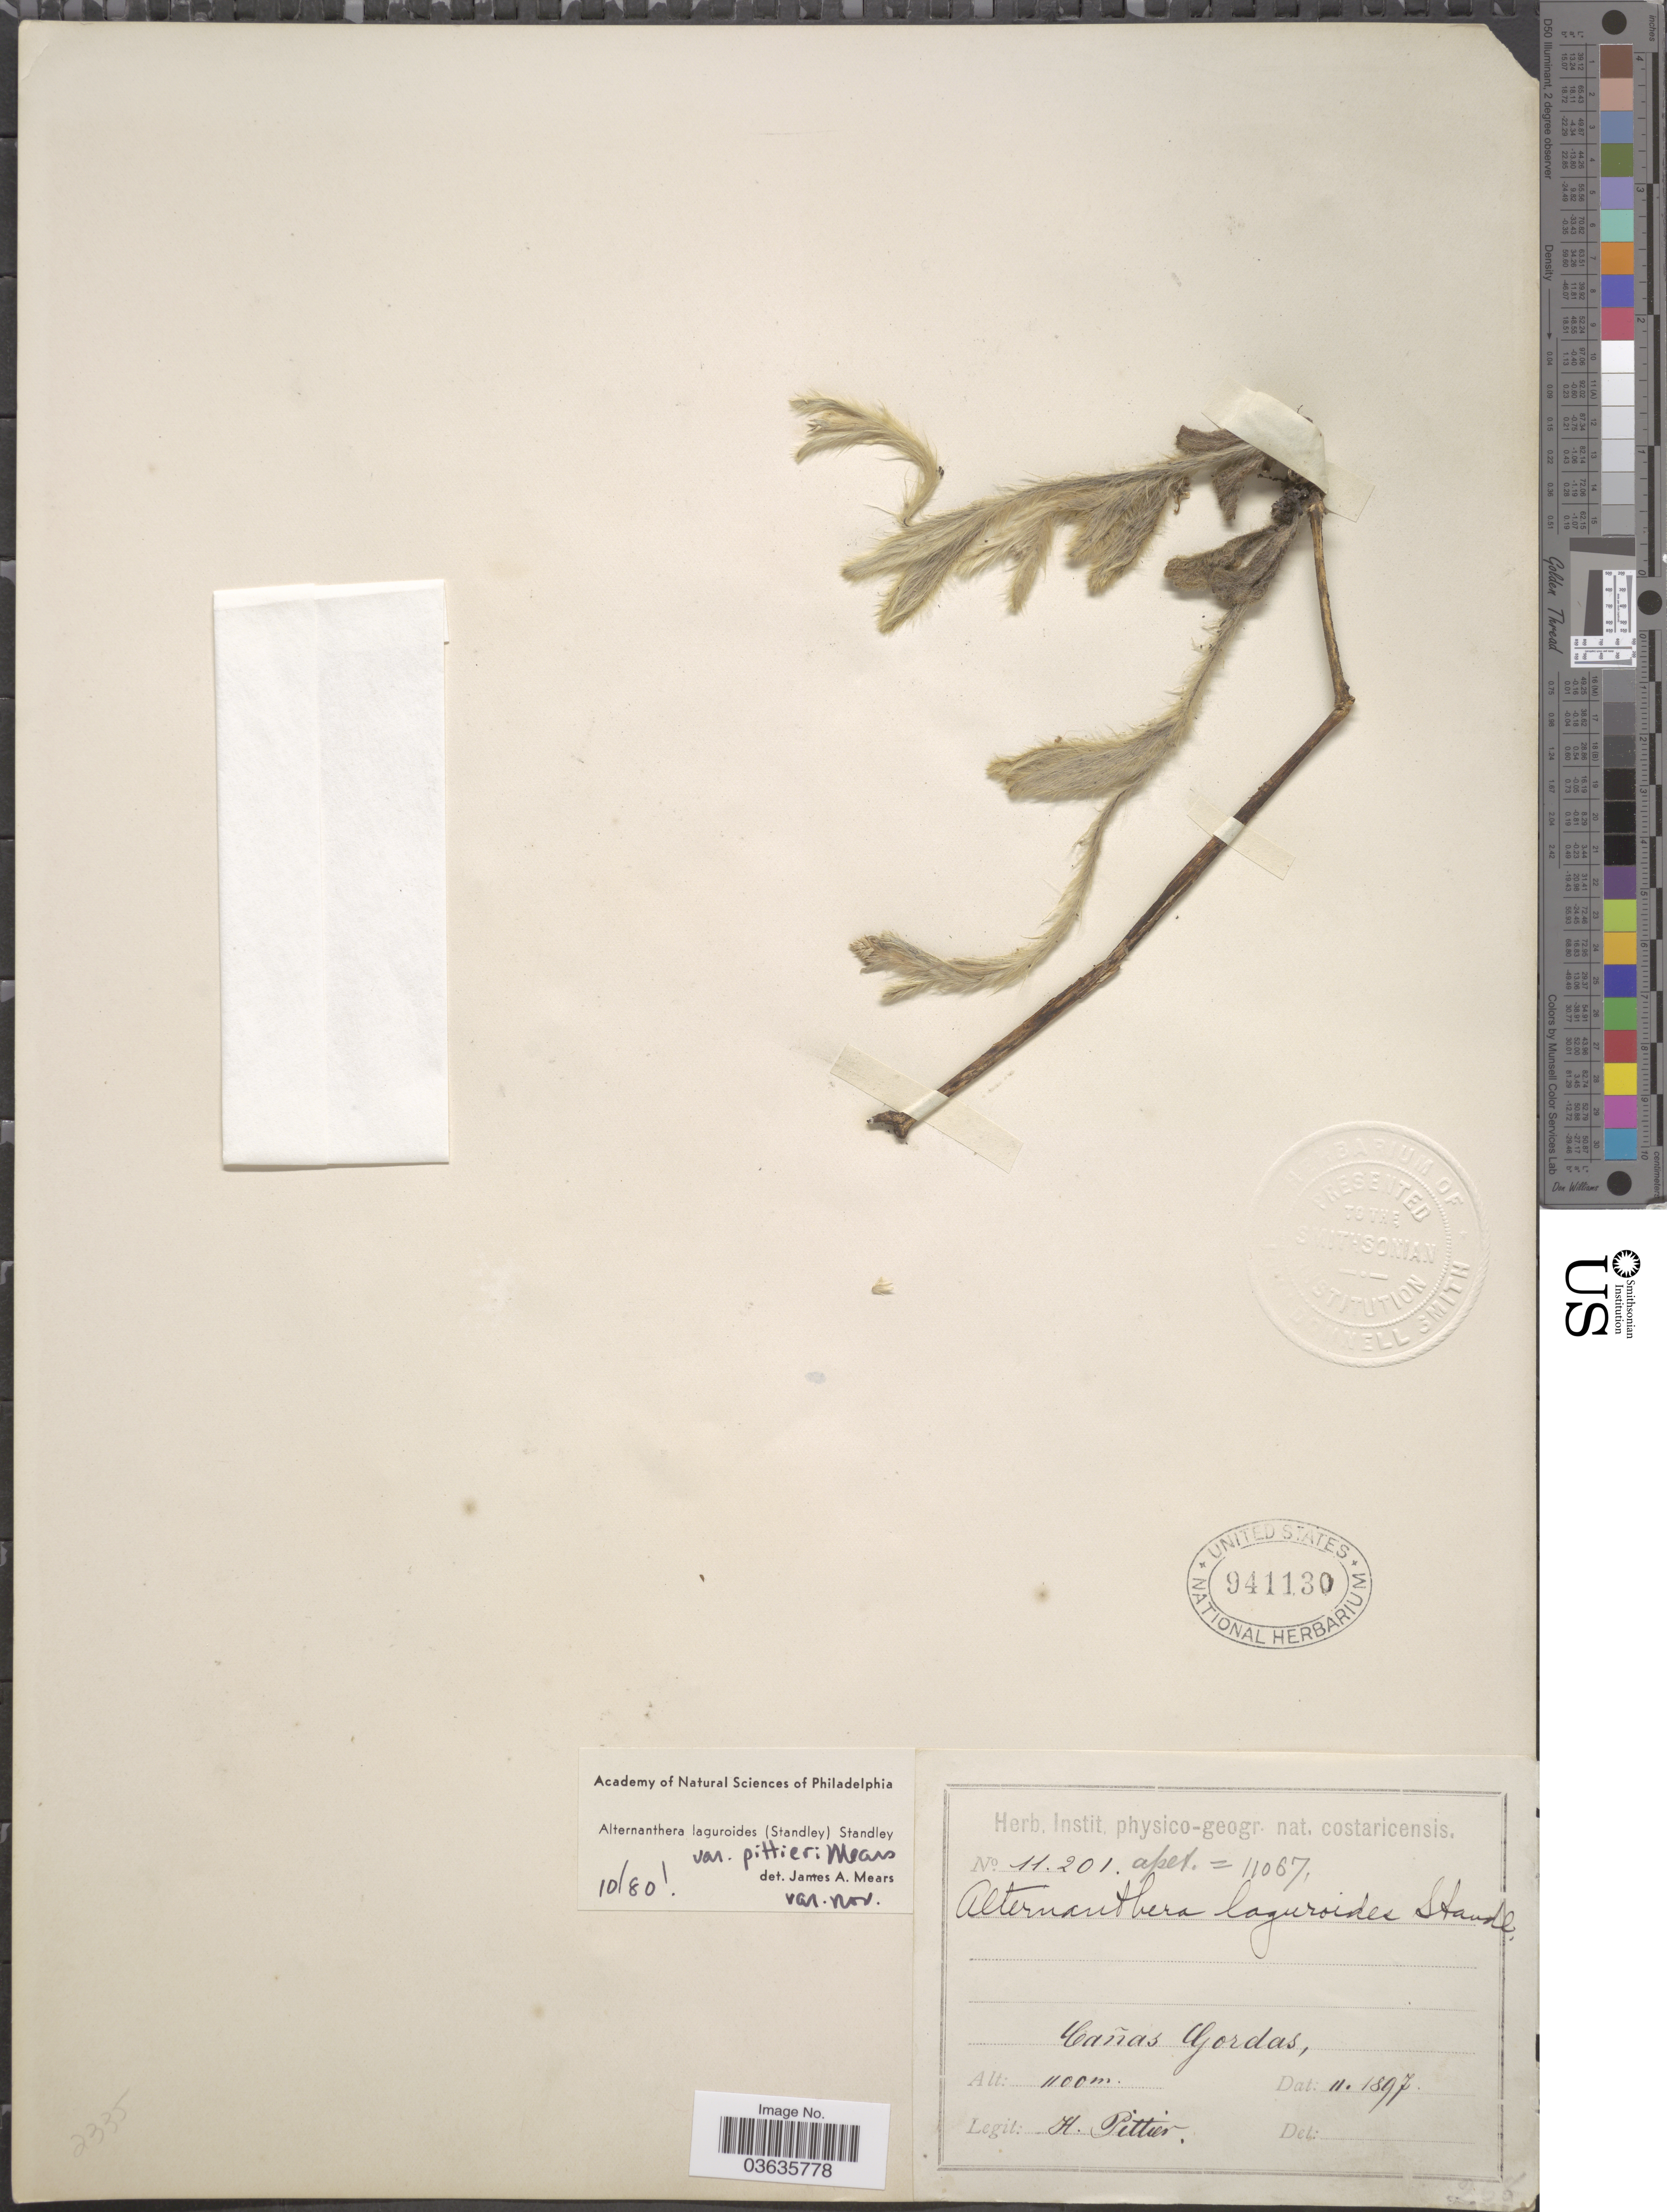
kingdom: Plantae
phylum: Tracheophyta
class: Magnoliopsida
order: Caryophyllales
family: Amaranthaceae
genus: Alternanthera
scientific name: Alternanthera laguroides var. pittieri Mears, ined.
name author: Mears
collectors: H. F. Pittier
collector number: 11201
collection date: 1897-11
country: Costa Rica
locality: Cañas Gordas.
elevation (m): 1100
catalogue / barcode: US 941130